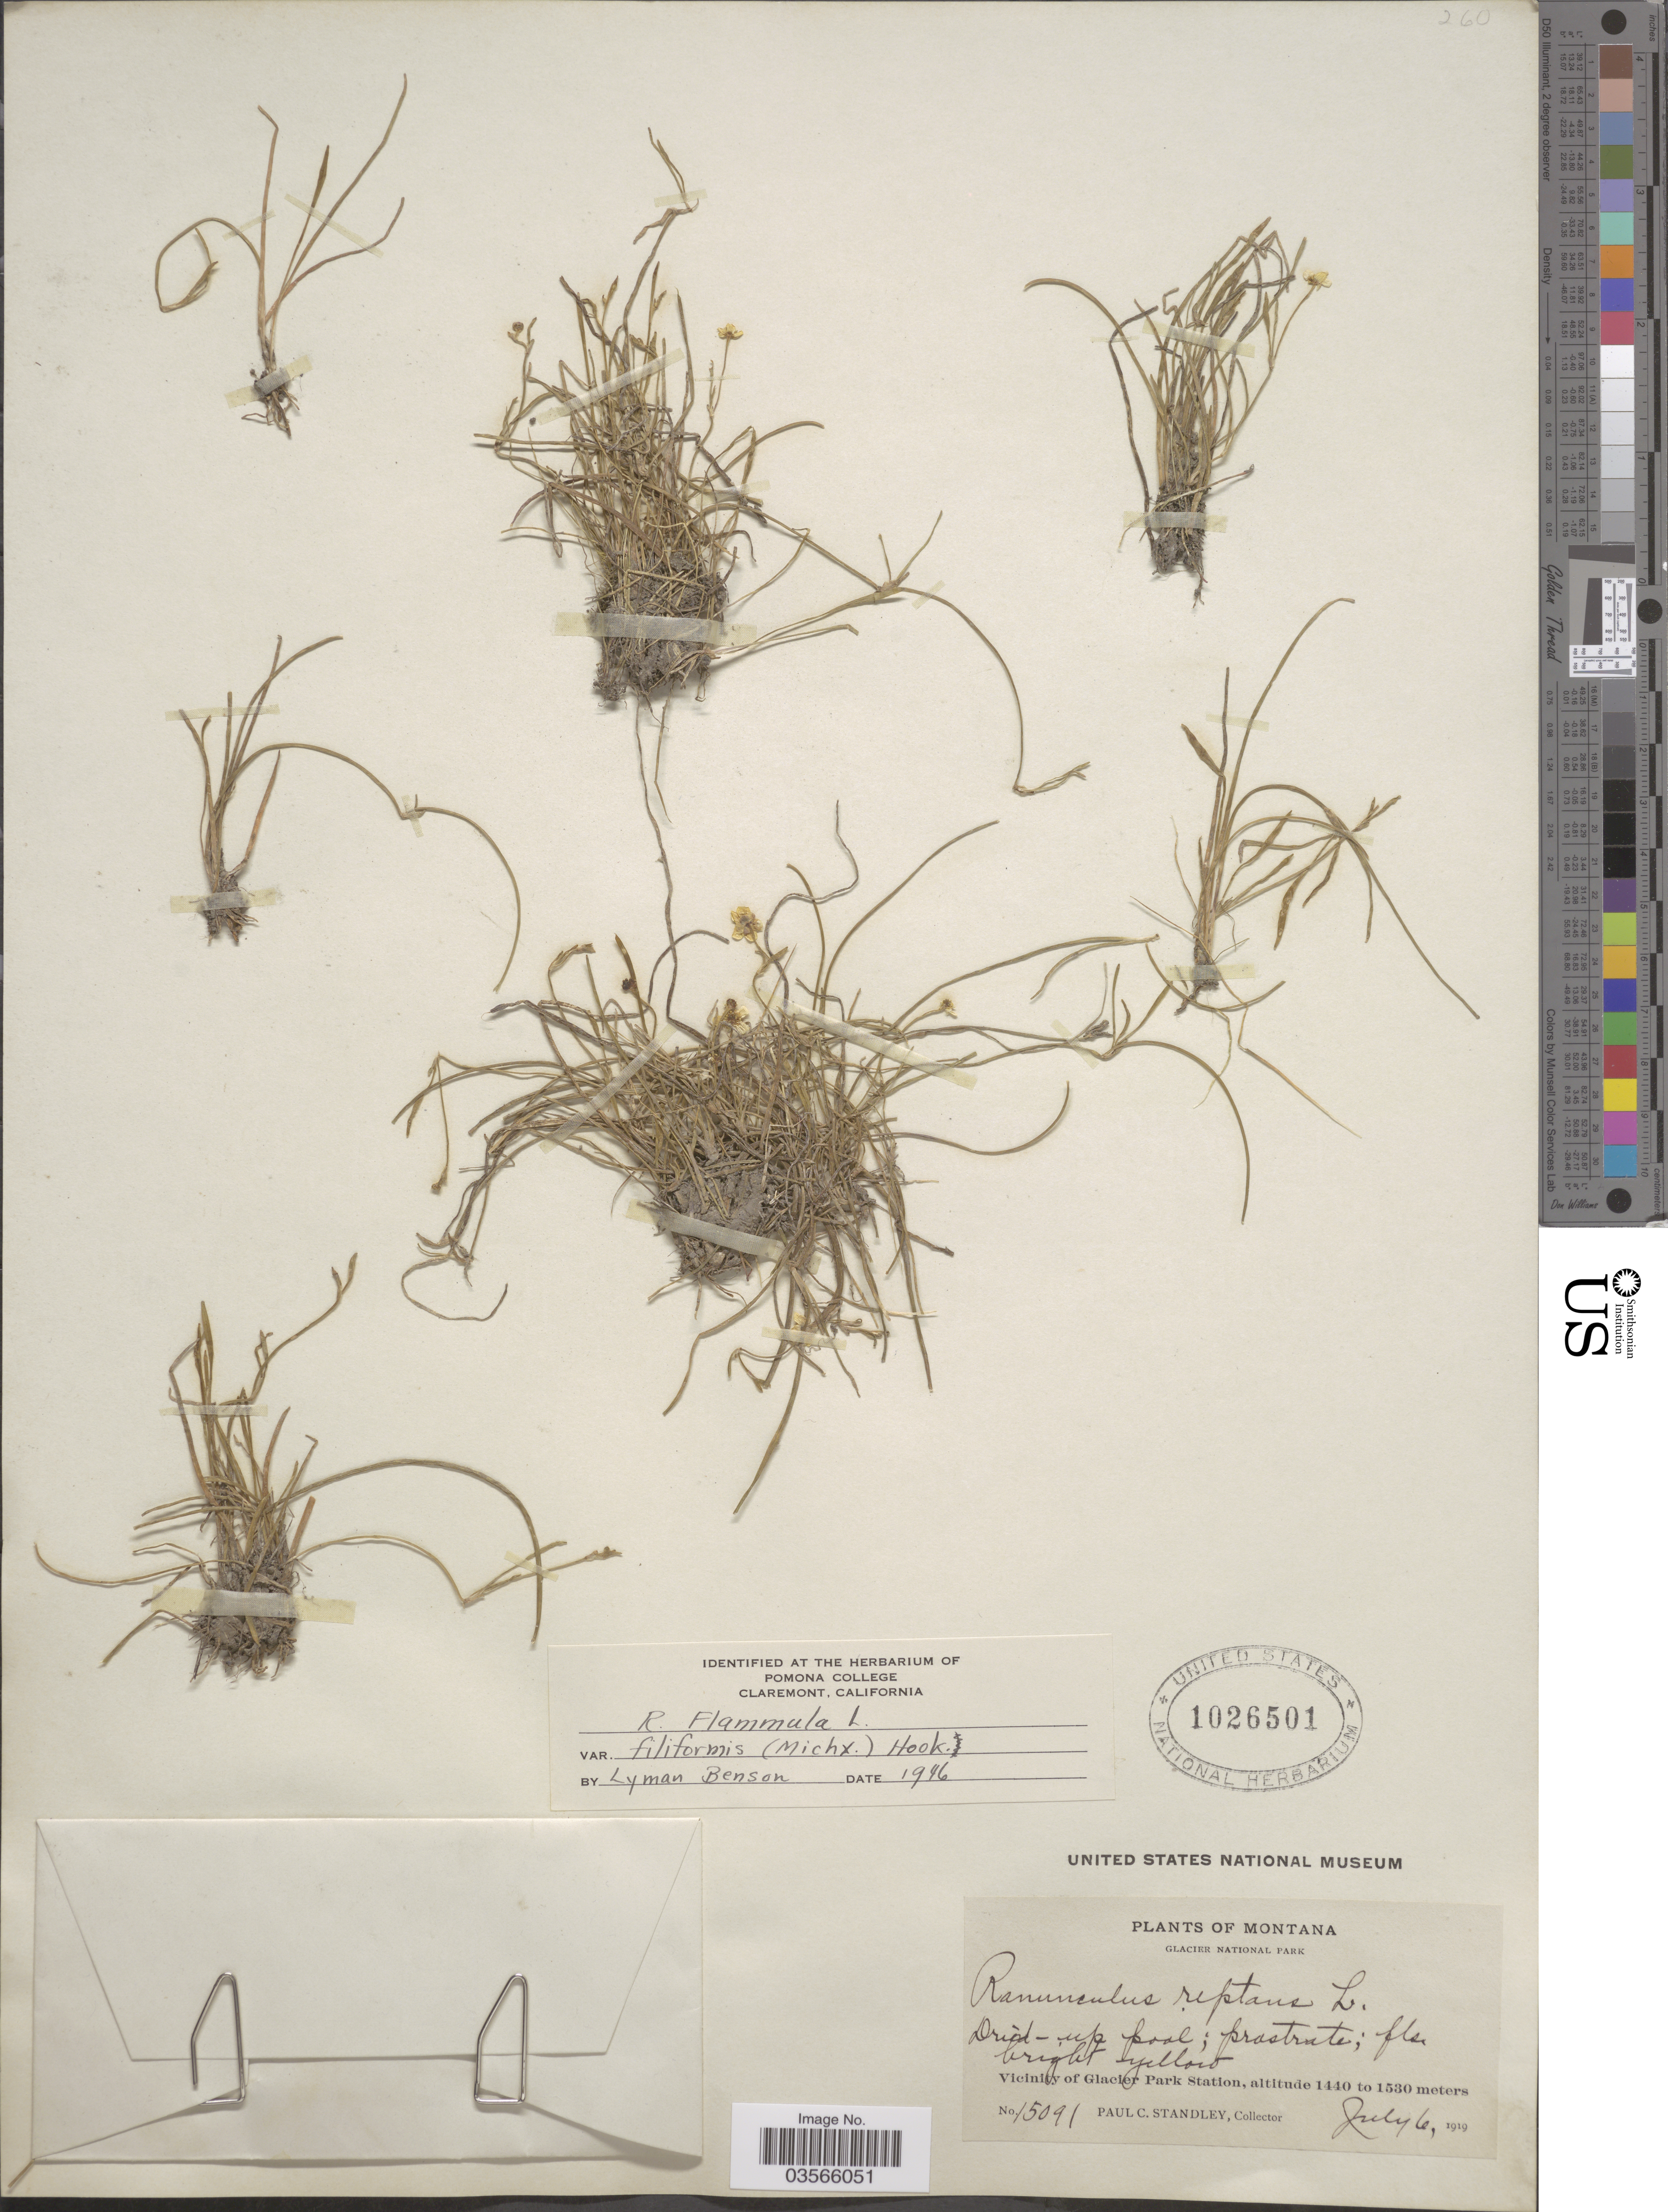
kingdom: Plantae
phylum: Tracheophyta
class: Magnoliopsida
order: Ranunculales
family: Ranunculaceae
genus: Ranunculus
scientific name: Ranunculus flammula var. filiformis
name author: (Michx.) Hook.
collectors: P. C. Standley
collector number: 15091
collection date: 1919-07-06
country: United States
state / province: Montana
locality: Glacier National Park. Vicinity of Glacier Park Station.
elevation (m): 1440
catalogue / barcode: US 1026501